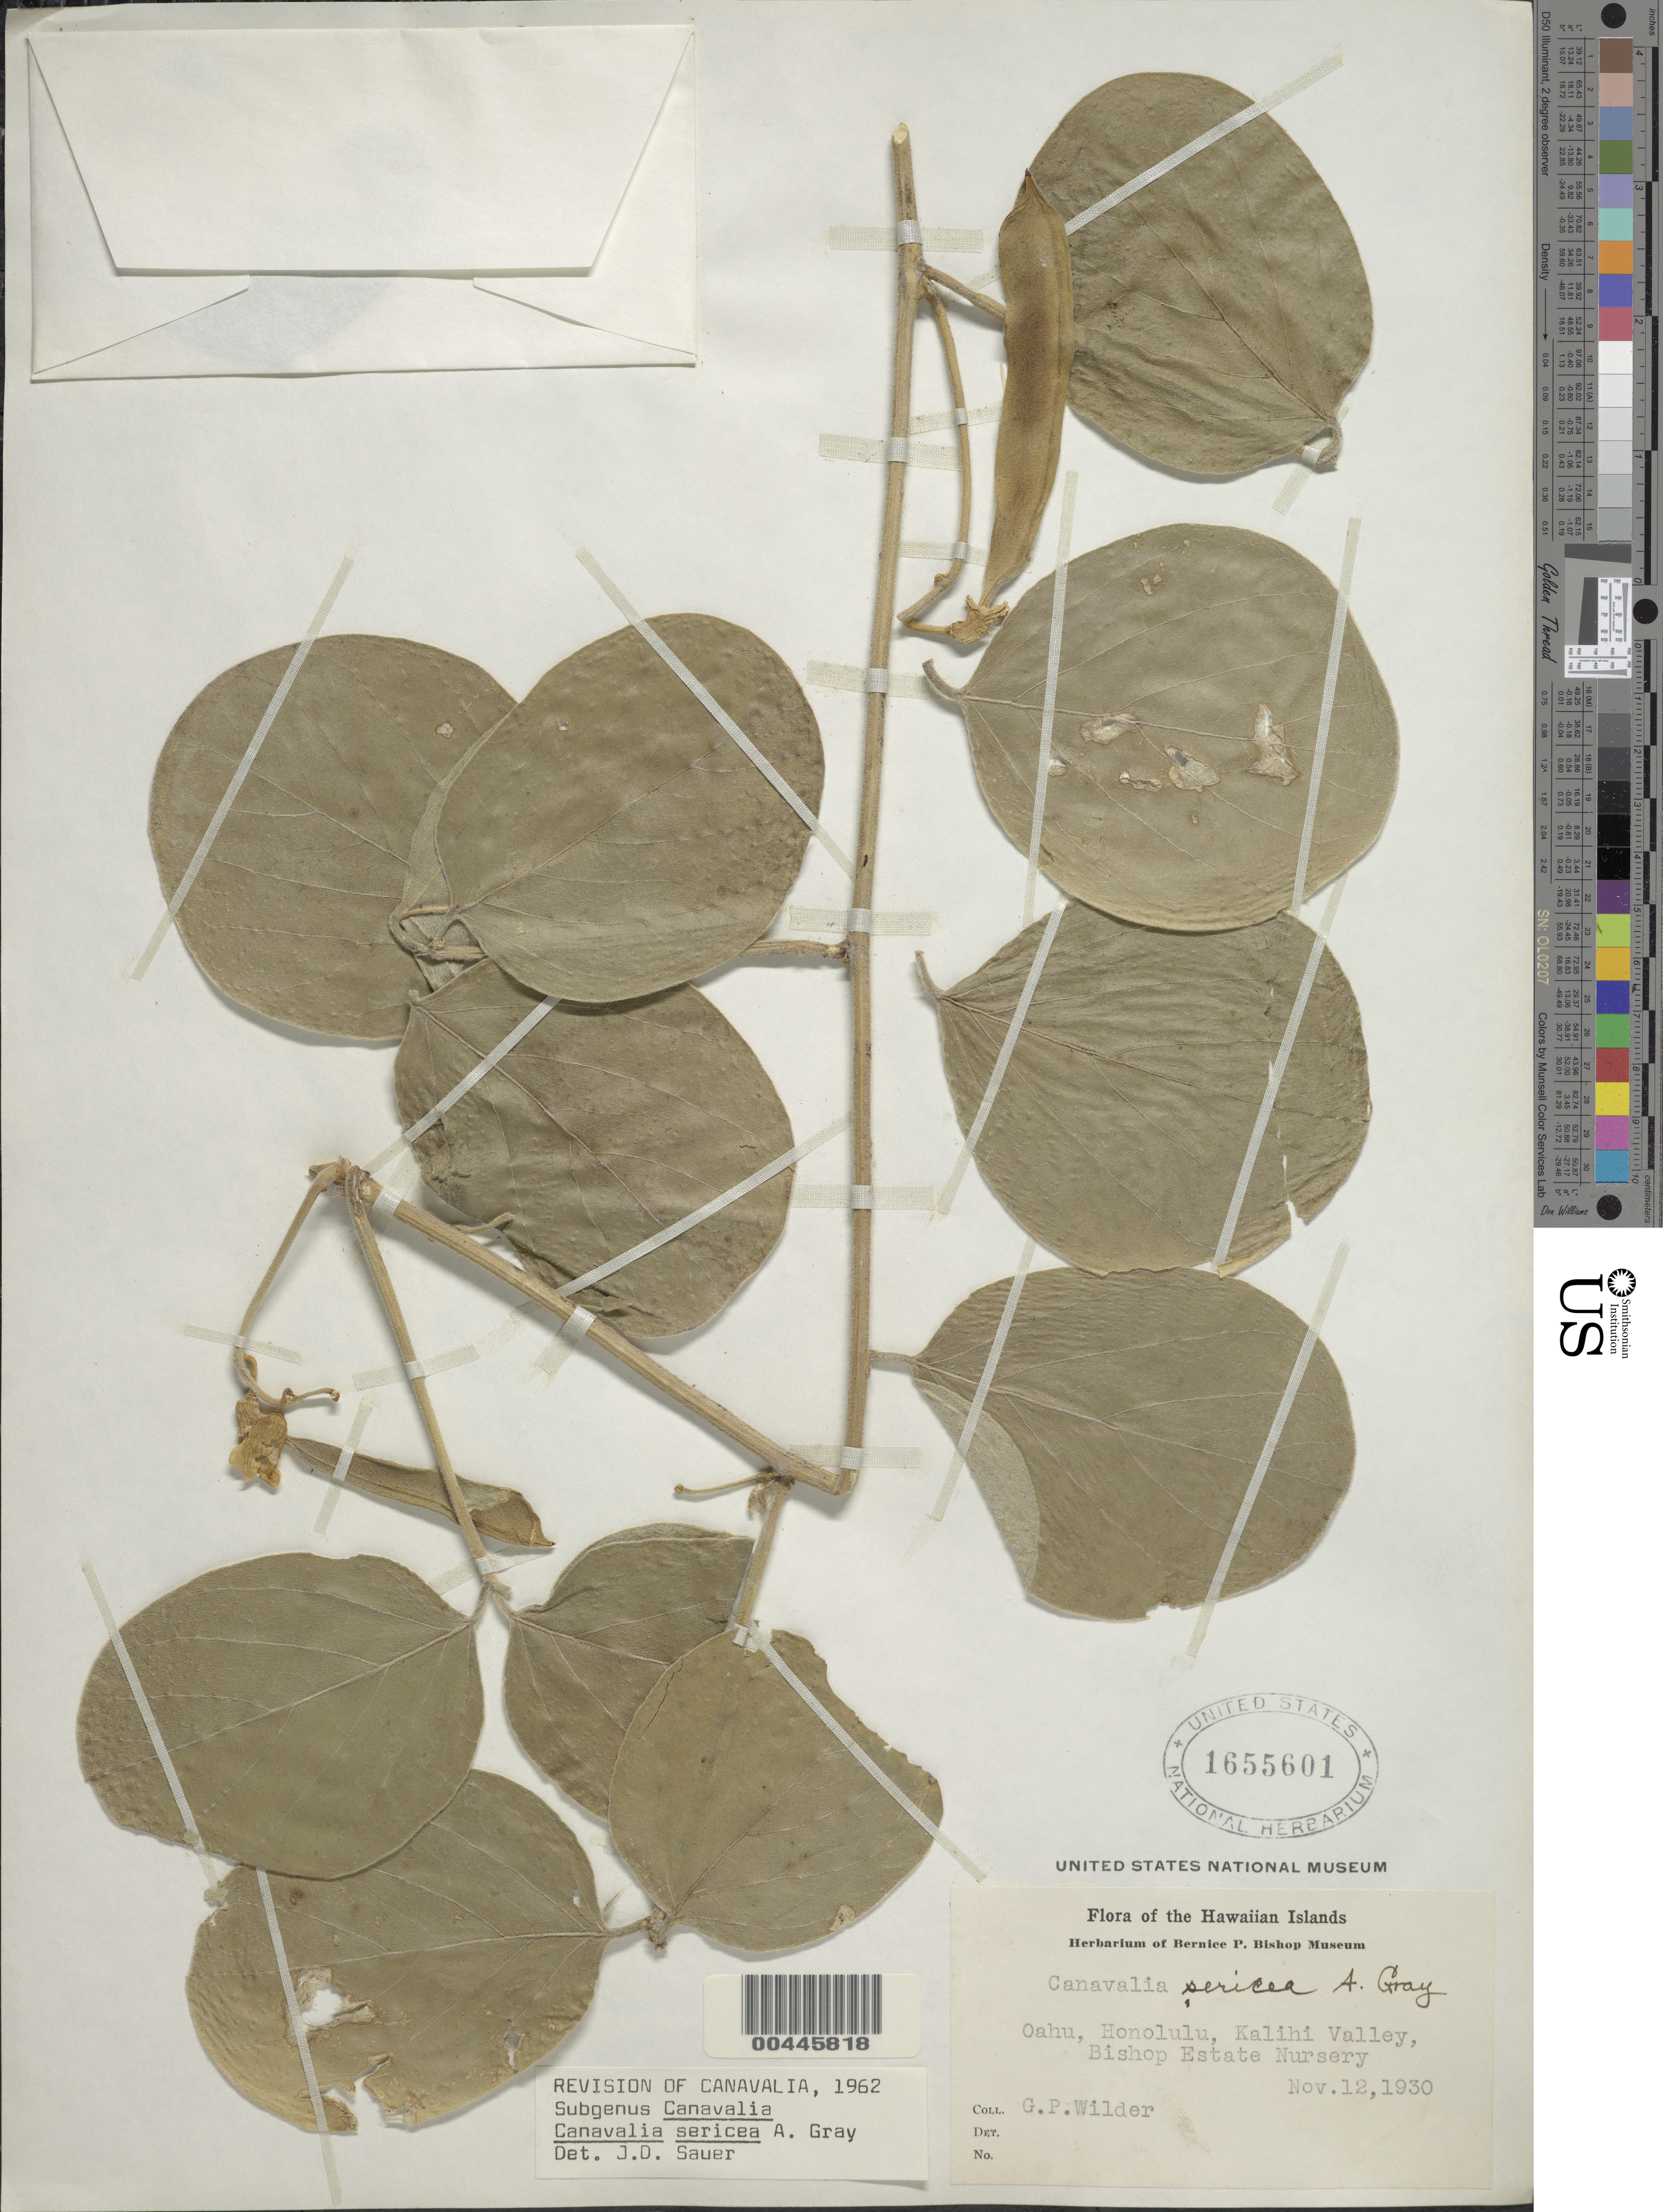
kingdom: Plantae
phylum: Tracheophyta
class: Magnoliopsida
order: Fabales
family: Fabaceae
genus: Canavalia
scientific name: Canavalia sericea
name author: A. Gray in Wilkes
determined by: Sauer, J. D.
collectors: G. Wilder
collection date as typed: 12 Nov 1930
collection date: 1930-11-12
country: United States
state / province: Hawaii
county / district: Honolulu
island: Oahu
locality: Honolulu, Kalihi Valley, Bishop Estate Nursery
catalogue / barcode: US 1655601